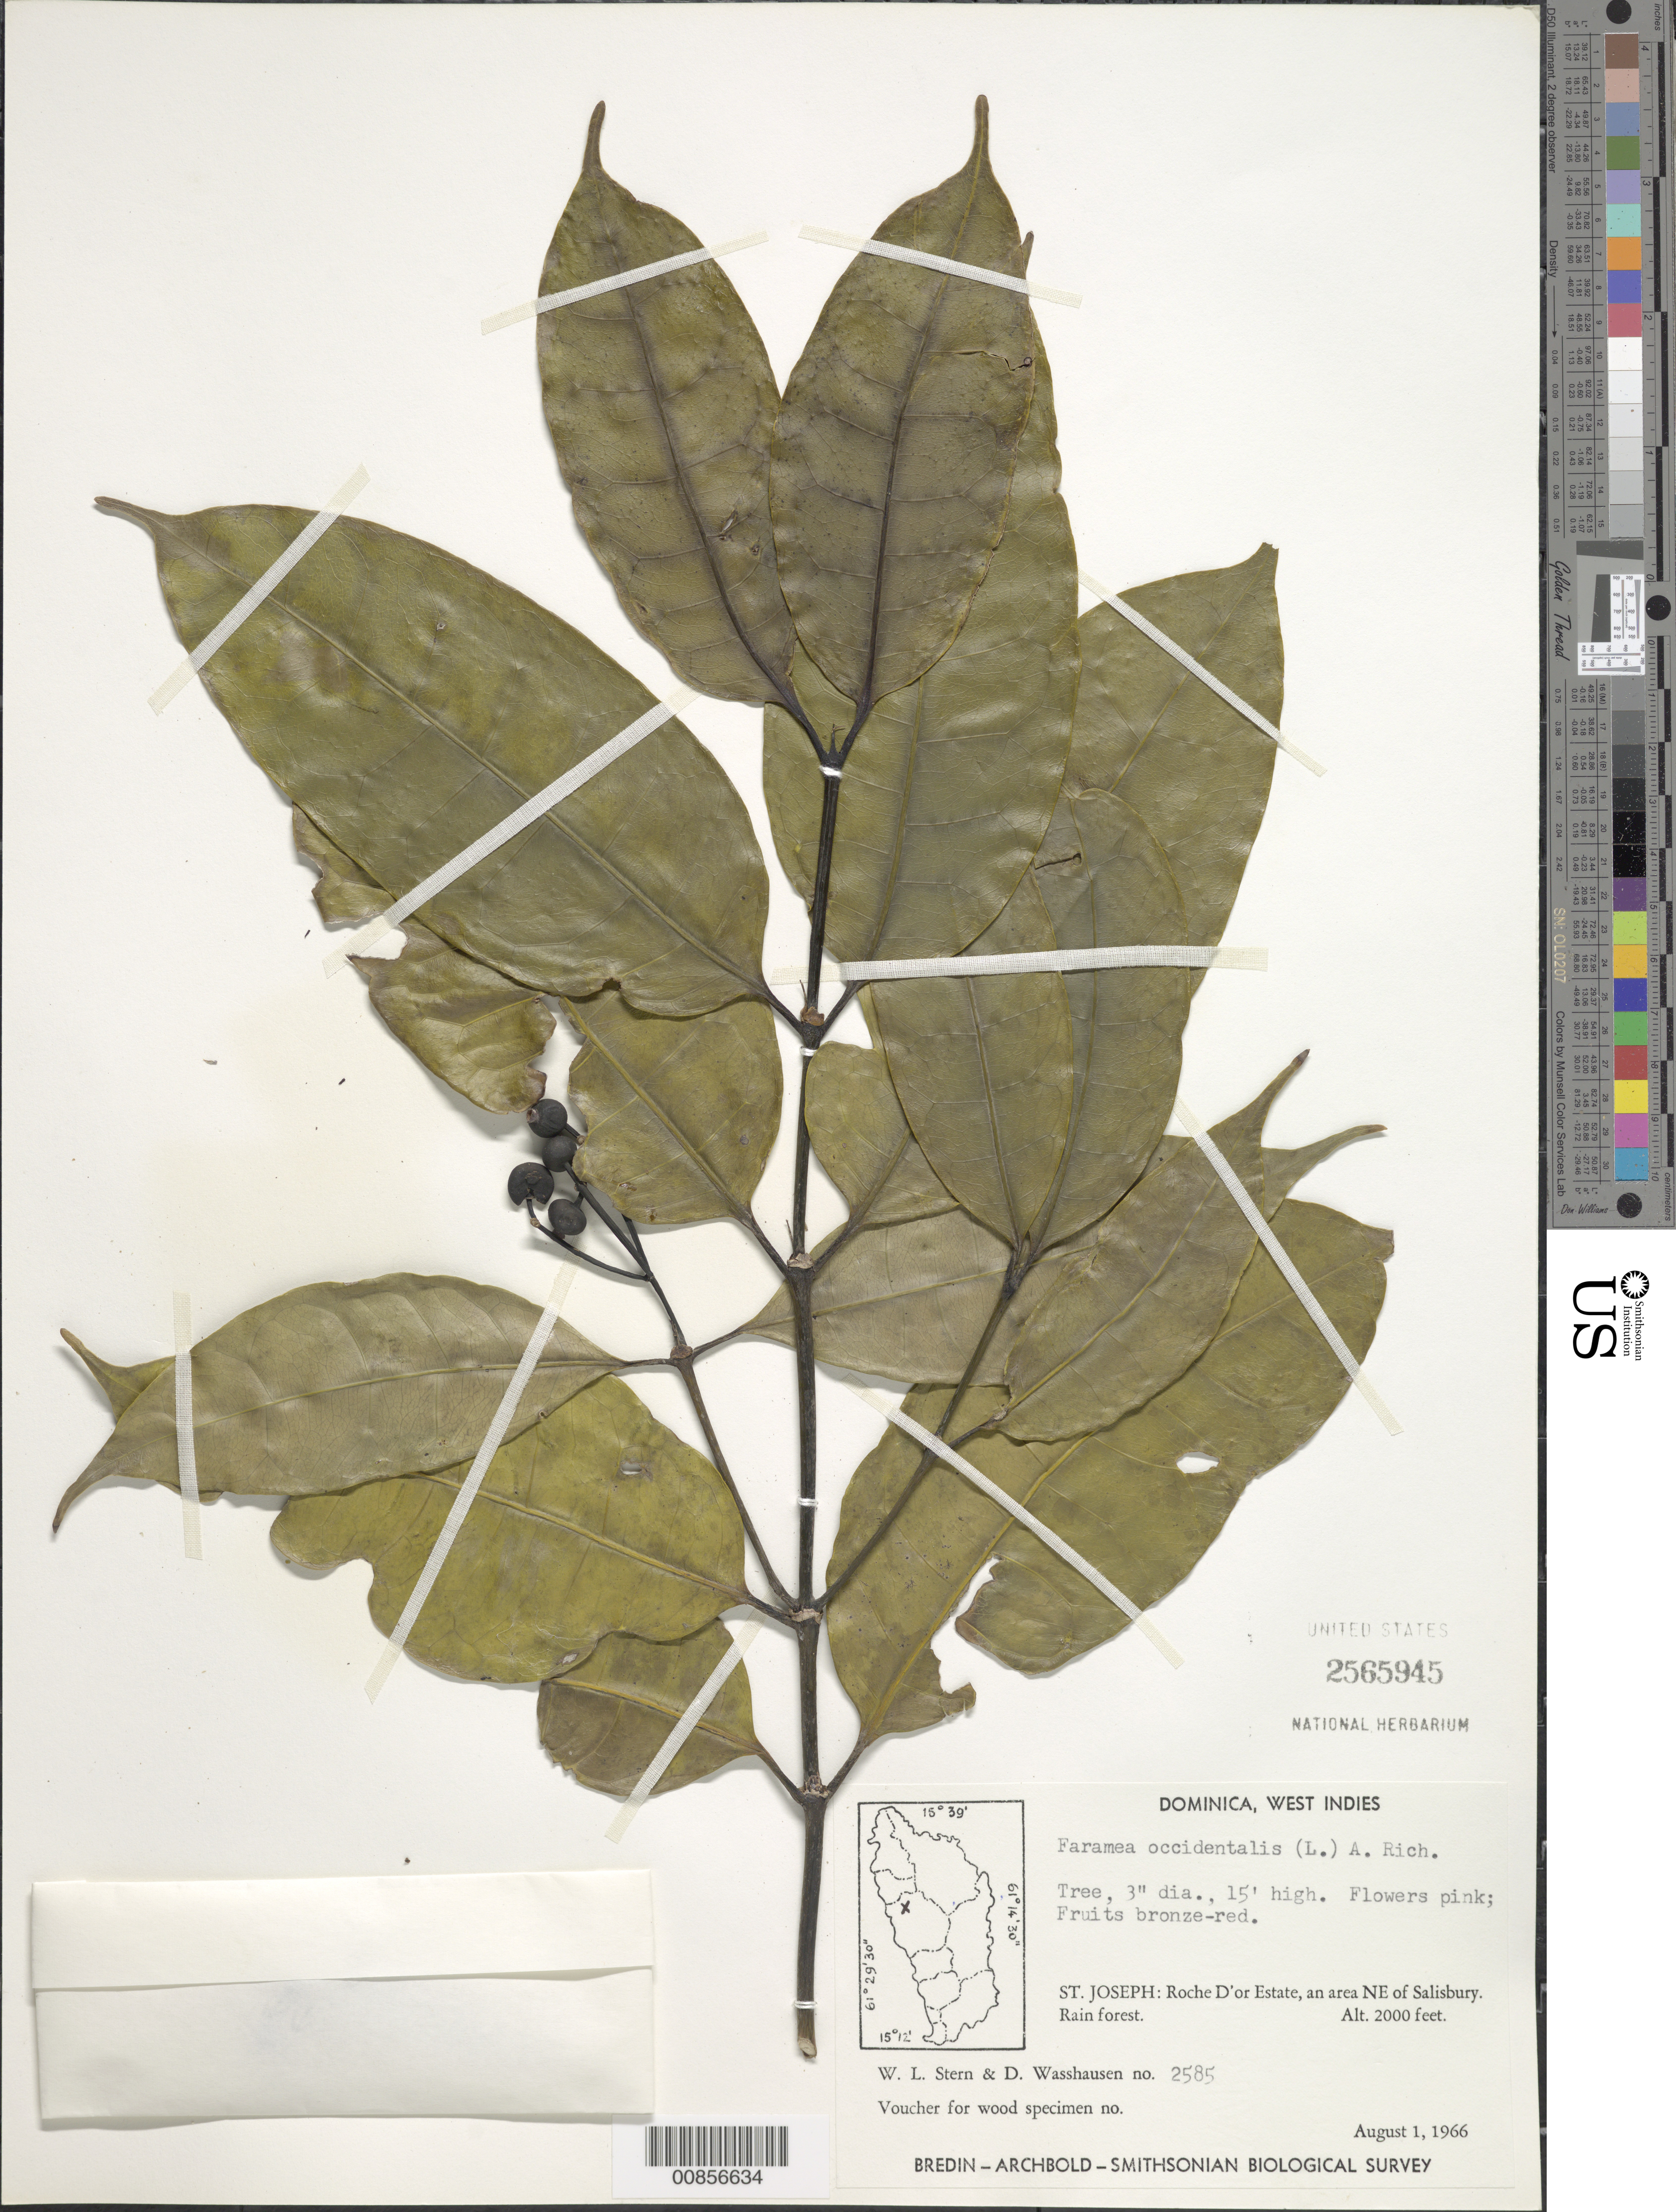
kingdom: Plantae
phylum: Tracheophyta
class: Magnoliopsida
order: Gentianales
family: Rubiaceae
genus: Faramea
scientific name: Faramea occidentalis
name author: (L.) A. Rich.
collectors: W. L. Stern & D. C. Wasshausen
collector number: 2565945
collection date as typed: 01 Aug 1966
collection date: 1966-08-01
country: Dominica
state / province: St. Joseph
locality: Roche D'or Estate, an area NE of Salisbury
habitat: Rainforest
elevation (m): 610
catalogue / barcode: US 2565945